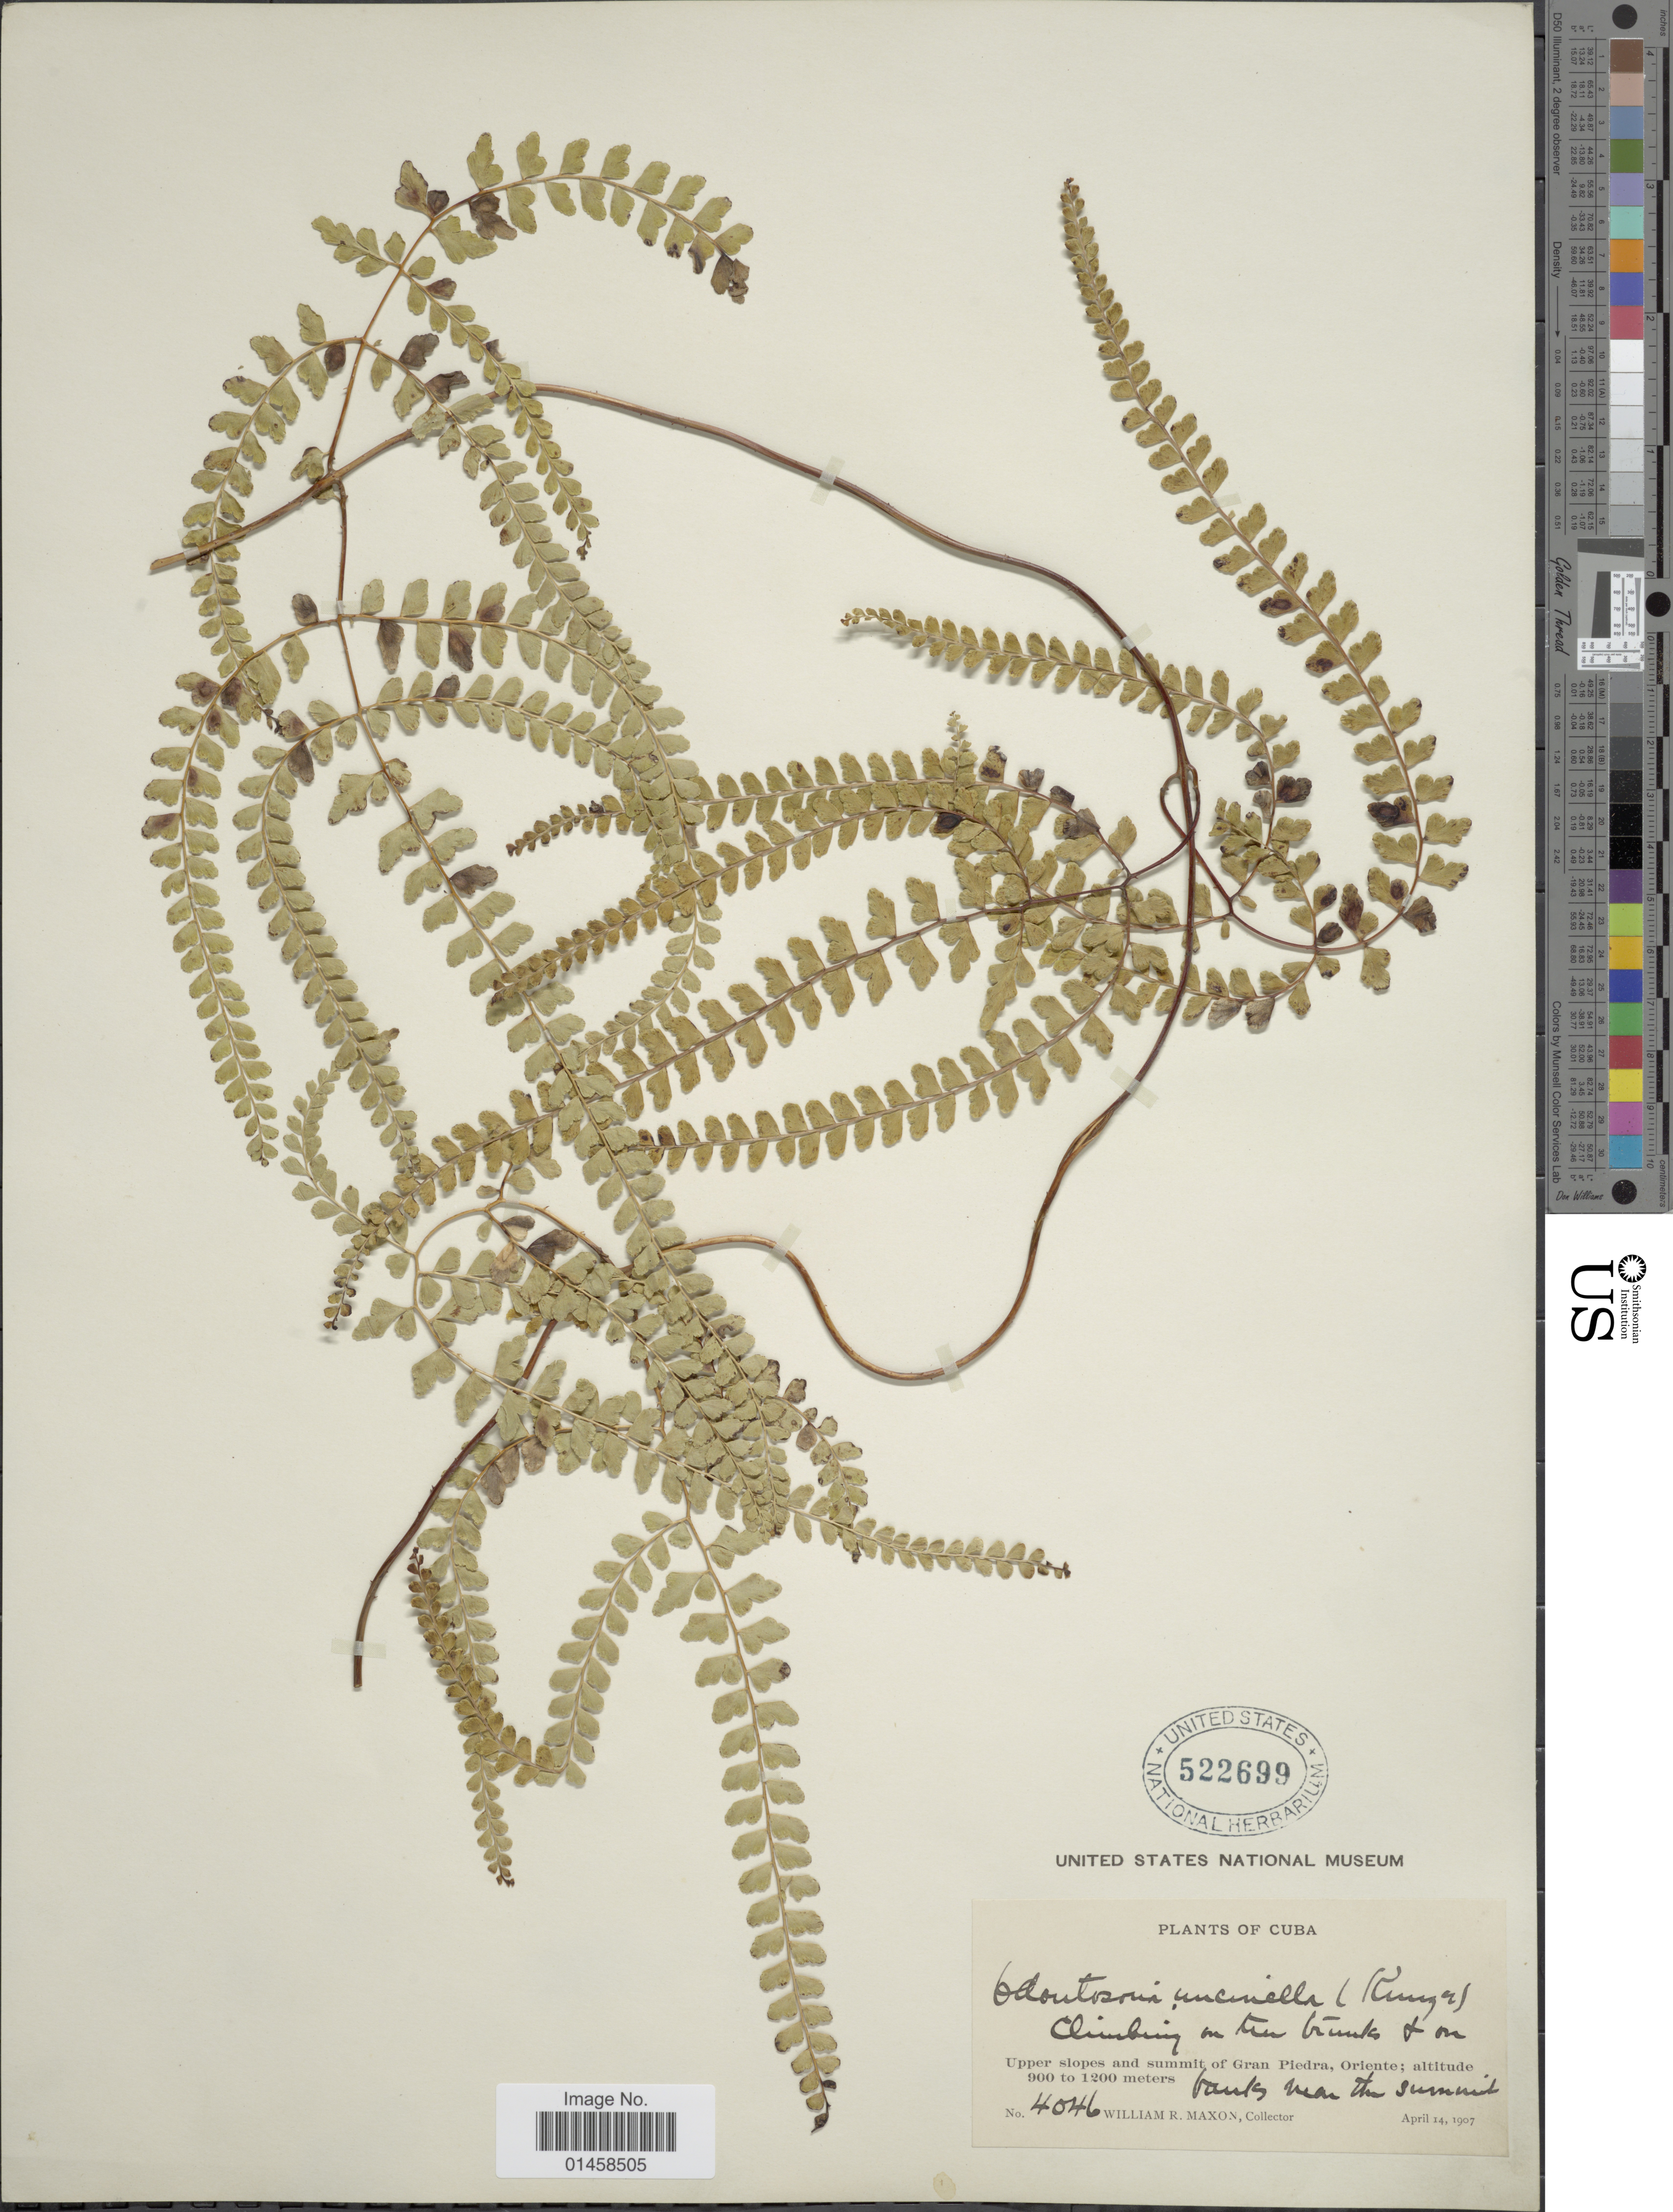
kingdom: Plantae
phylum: Tracheophyta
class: Polypodiopsida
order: Polypodiales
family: Lindsaeaceae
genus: Odontosoria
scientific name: Odontosoria scandens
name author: (Desv.) C. Chr.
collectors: W. R. Maxon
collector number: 4046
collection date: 1907-04-14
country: Cuba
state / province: Oriente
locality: Upper slopes and summit Gran Piedra, near the summit.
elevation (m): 900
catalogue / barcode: US 522699